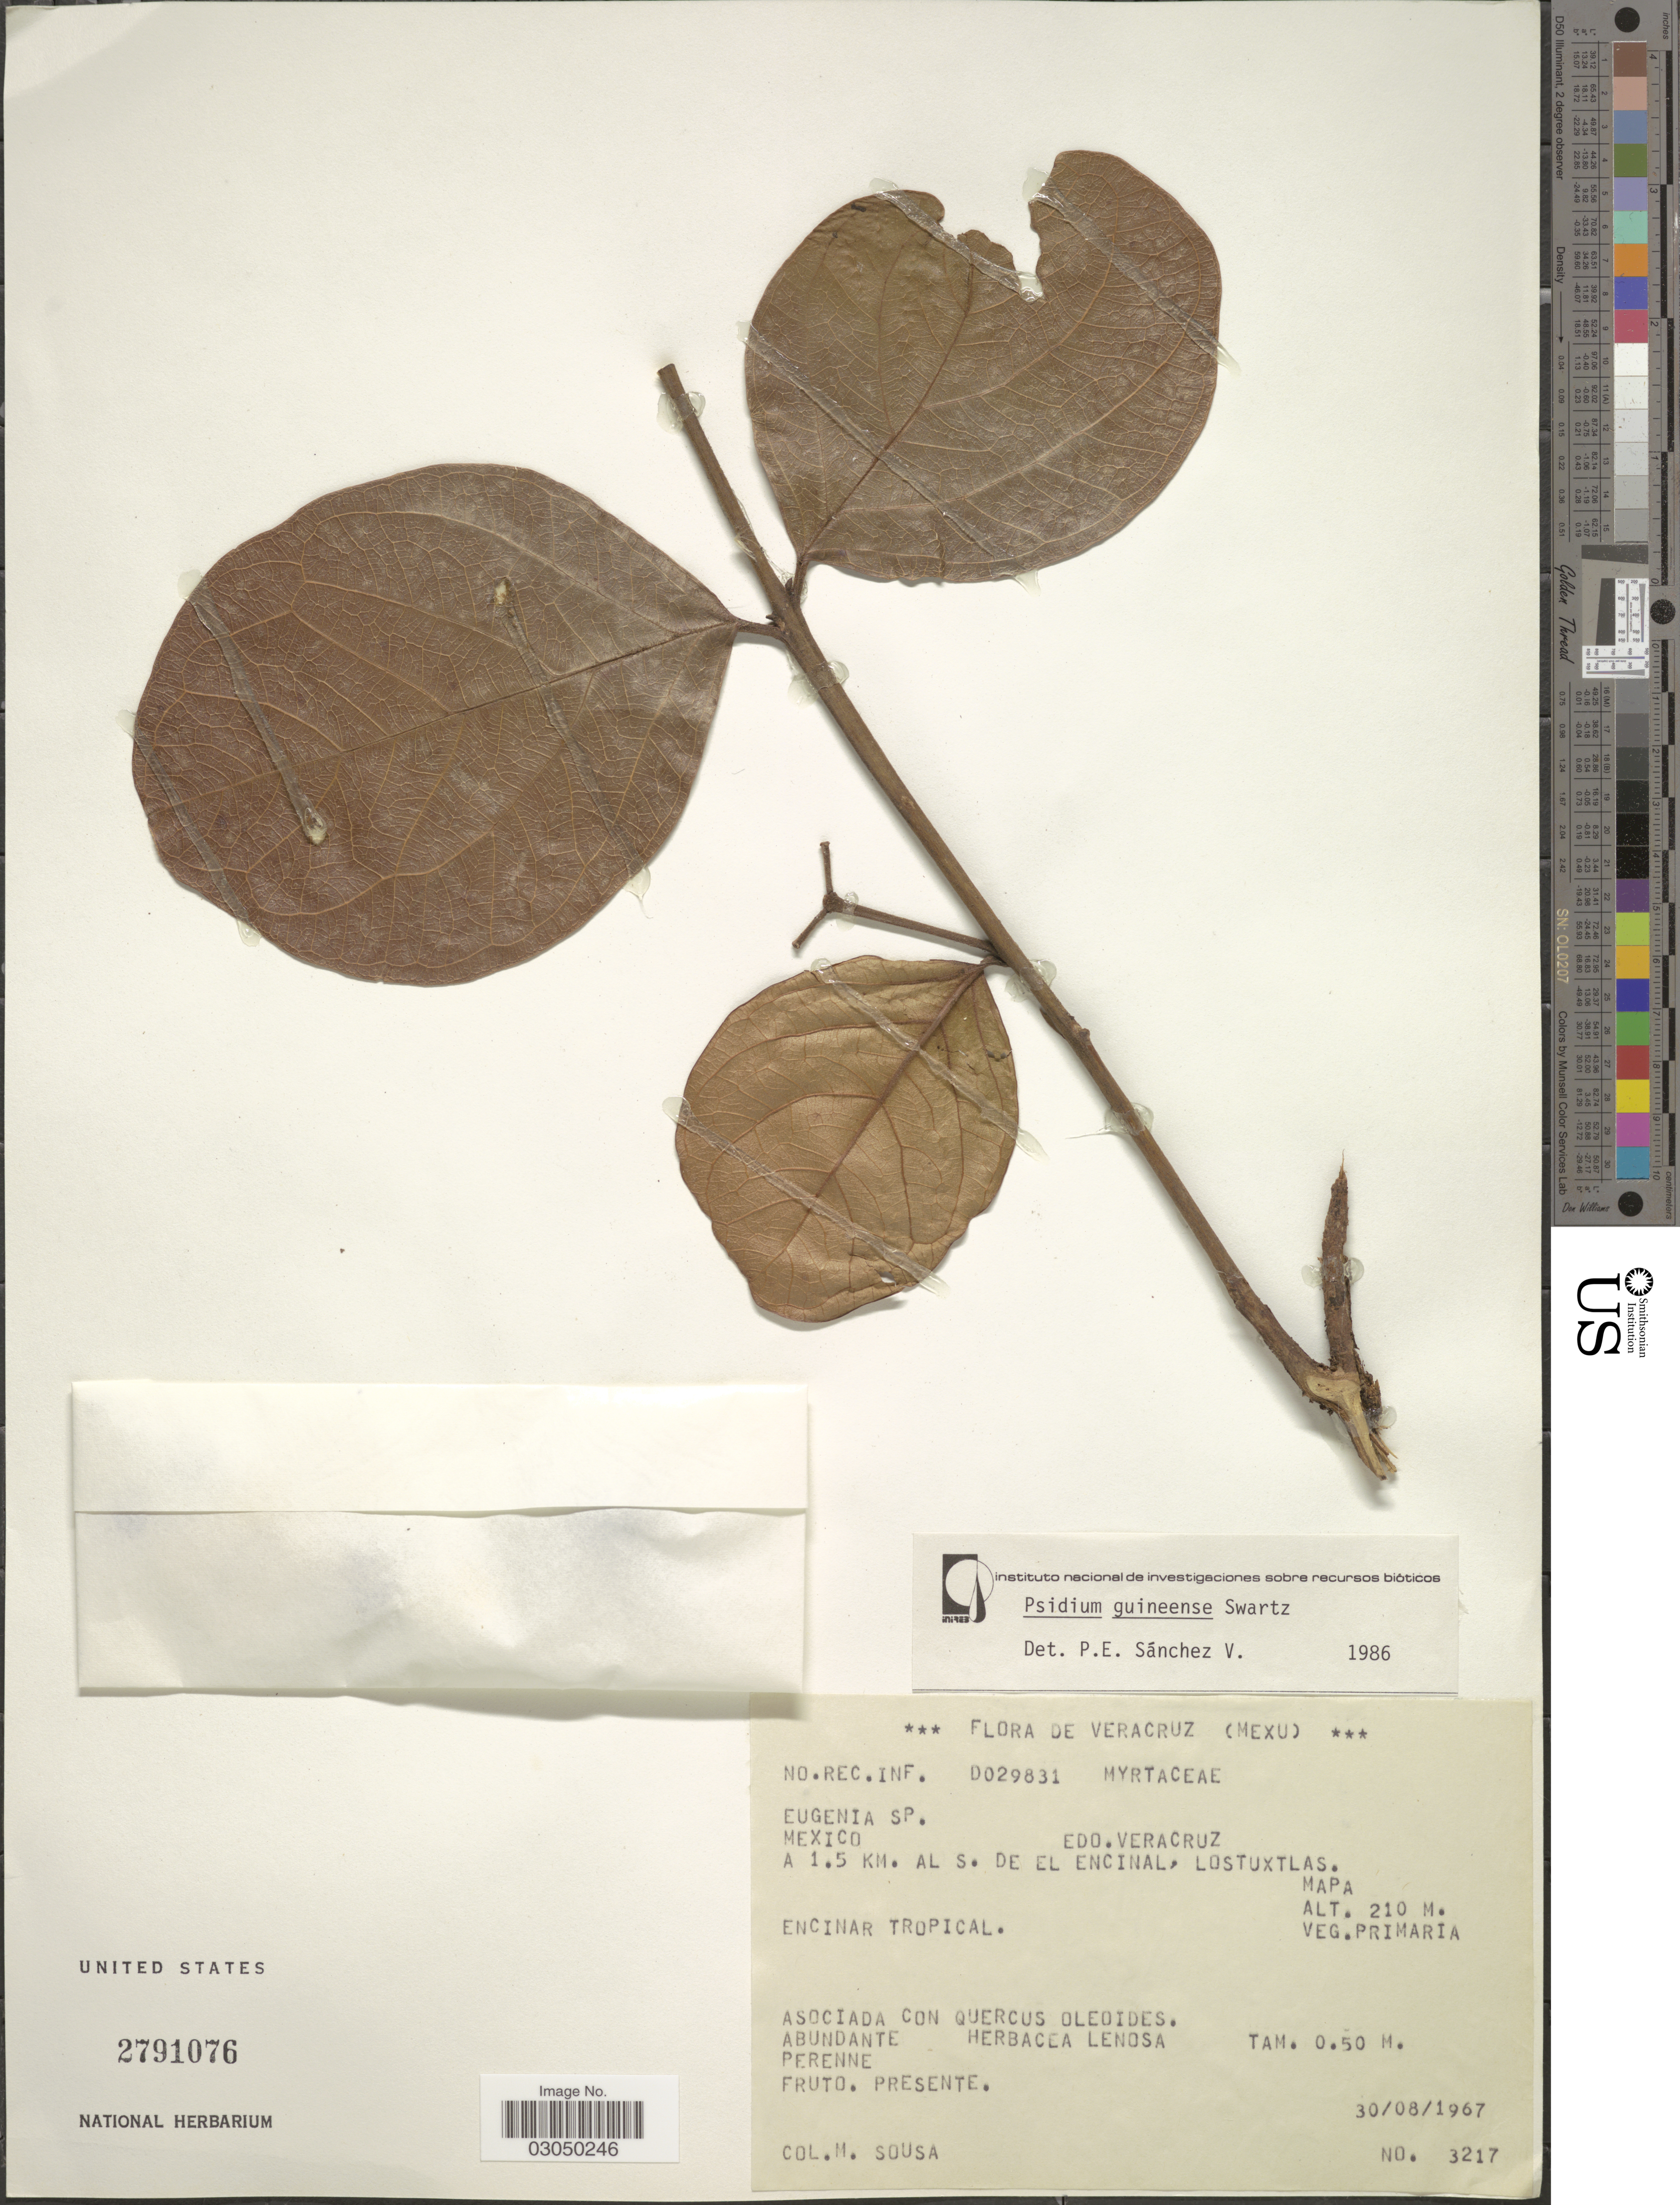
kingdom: Plantae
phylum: Tracheophyta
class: Magnoliopsida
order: Myrtales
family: Myrtaceae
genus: Psidium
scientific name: Psidium guineense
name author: Sw.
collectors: M. Sousa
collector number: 3217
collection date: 1967-08-30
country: Mexico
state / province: Veracruz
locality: Edo. Veracruz. A 1.5 km. al S. de el Encinal, Lostuxtlas.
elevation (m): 210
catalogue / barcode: US 2791076